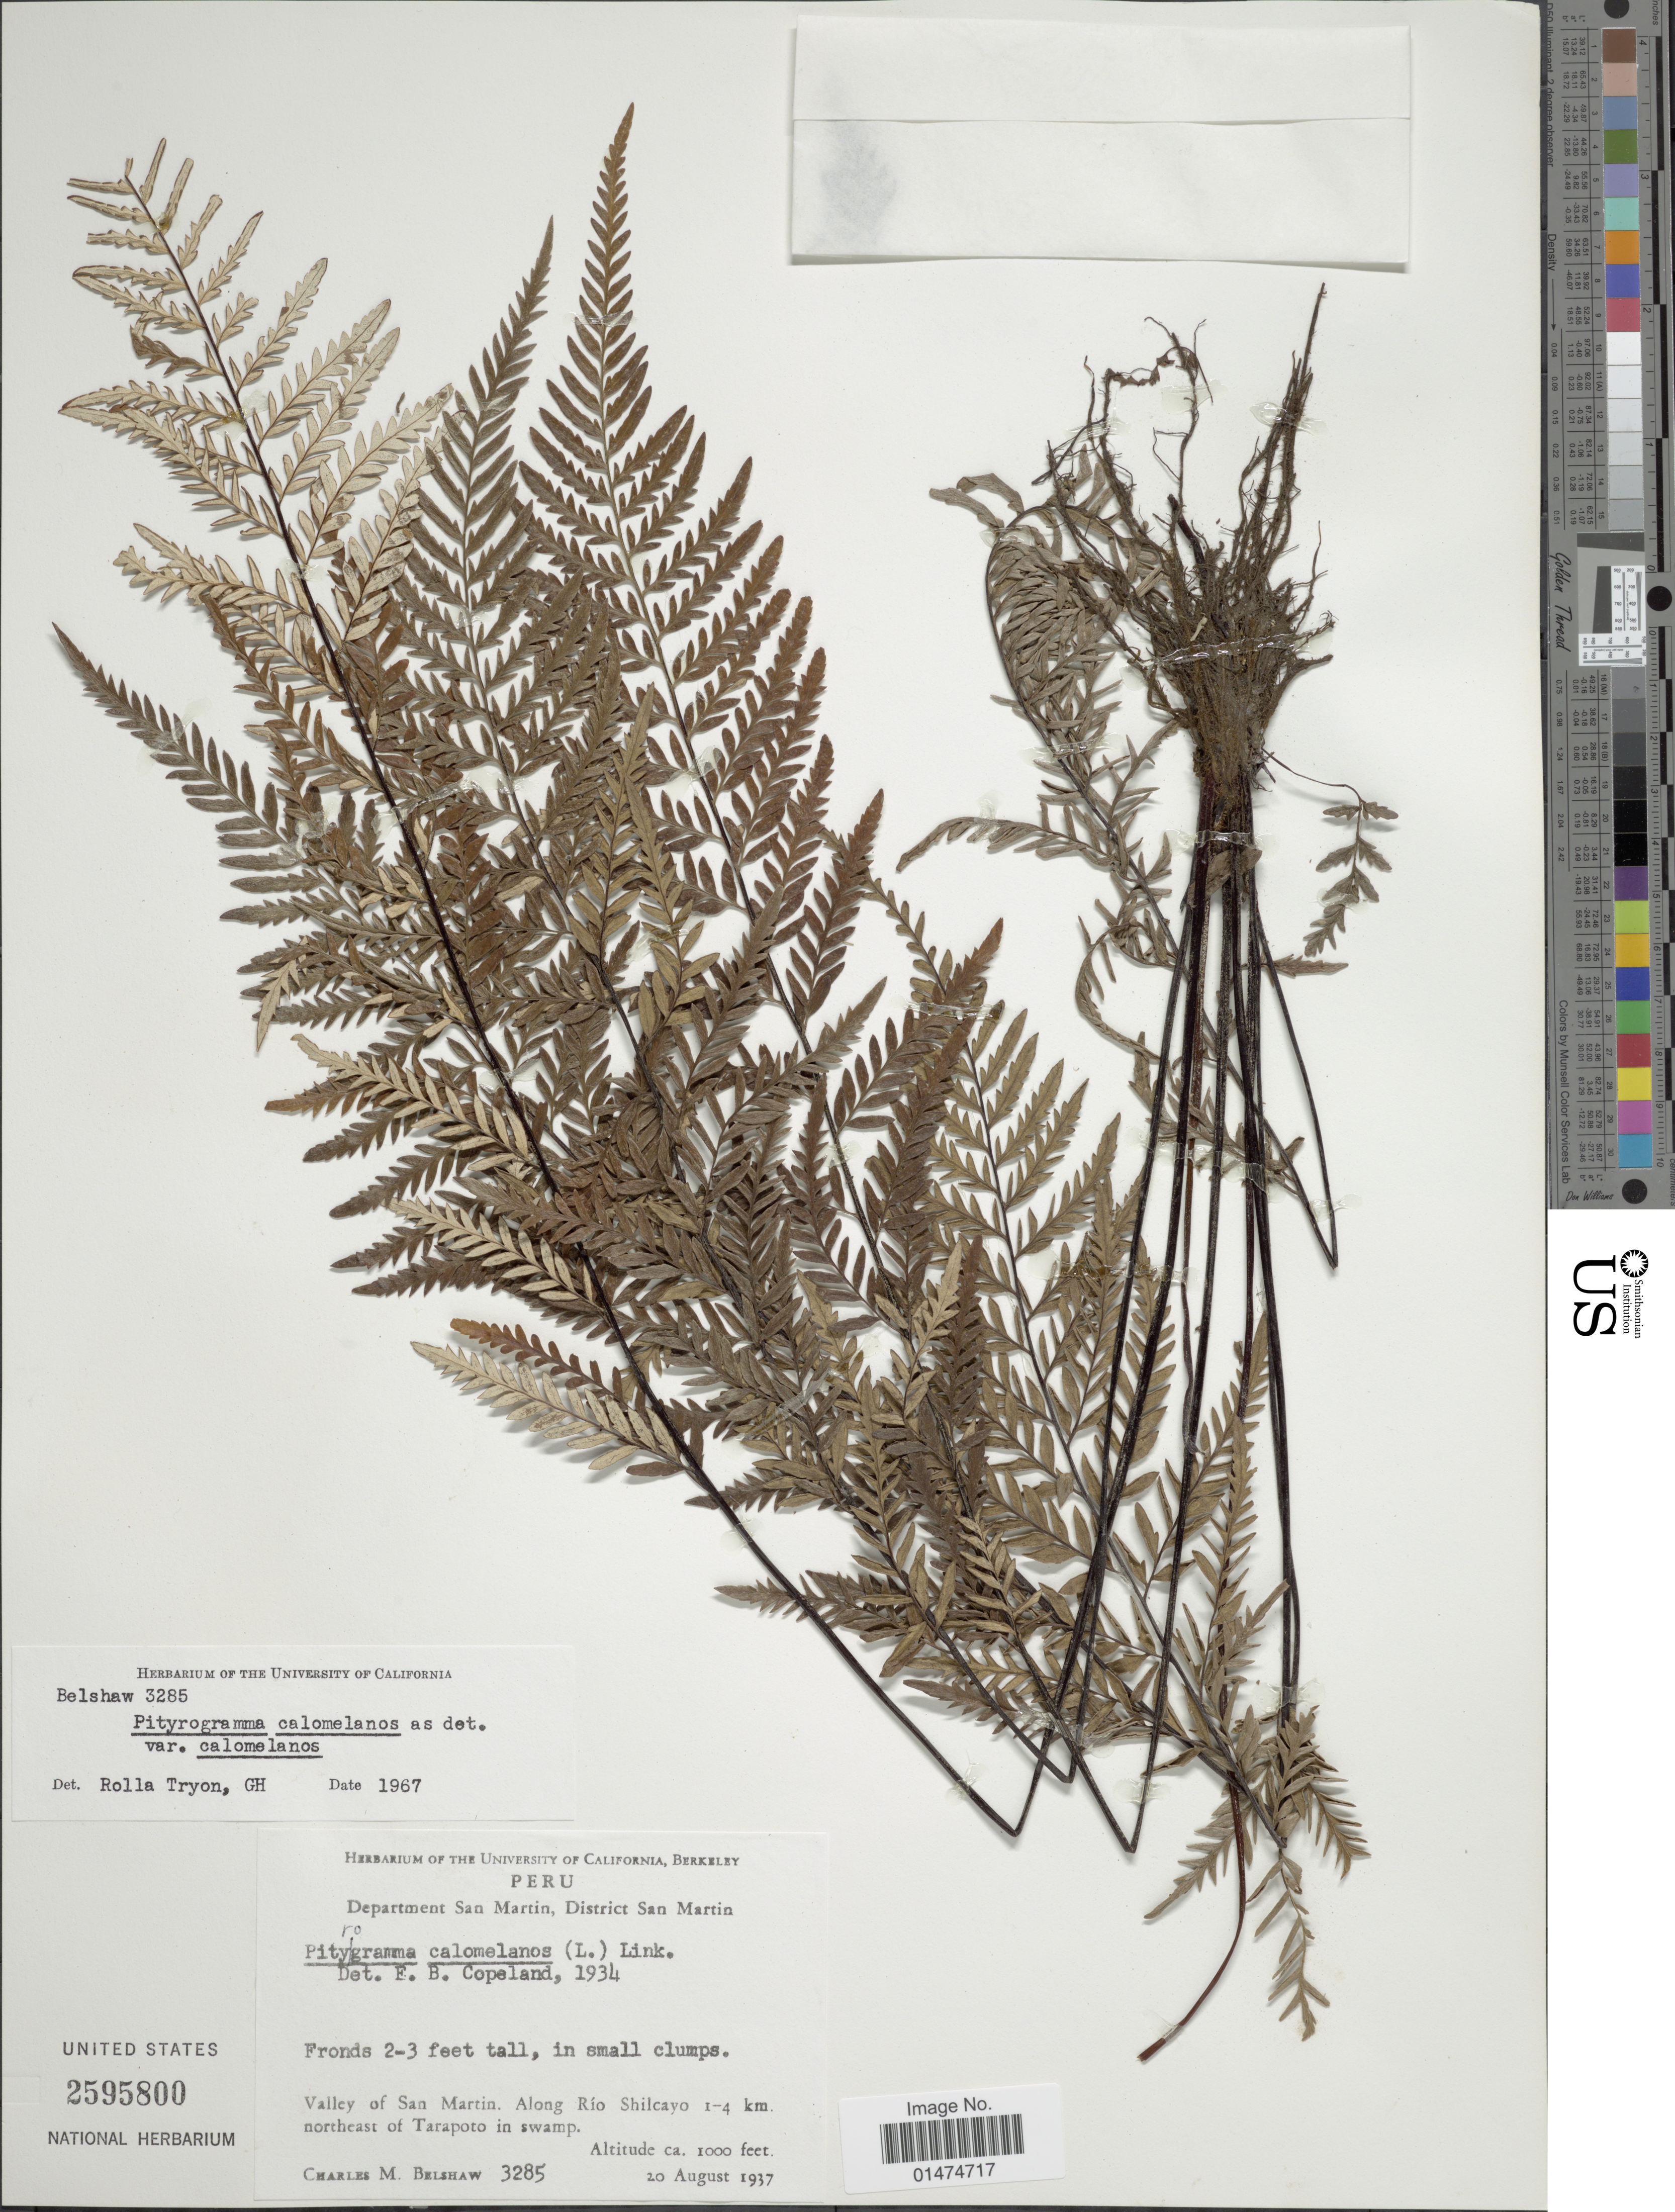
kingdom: Plantae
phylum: Tracheophyta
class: Polypodiopsida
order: Polypodiales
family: Pteridaceae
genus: Pityrogramma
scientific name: Pityrogramma calomelanos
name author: (L.) Link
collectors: C. Shaw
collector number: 3285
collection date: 1937-08-20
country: Peru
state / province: San Martín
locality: Valley of San Martin, Along Rio Shilcayo 1-4 km. northeast of Tarapoto in swamp.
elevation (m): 305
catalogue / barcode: US 2595800